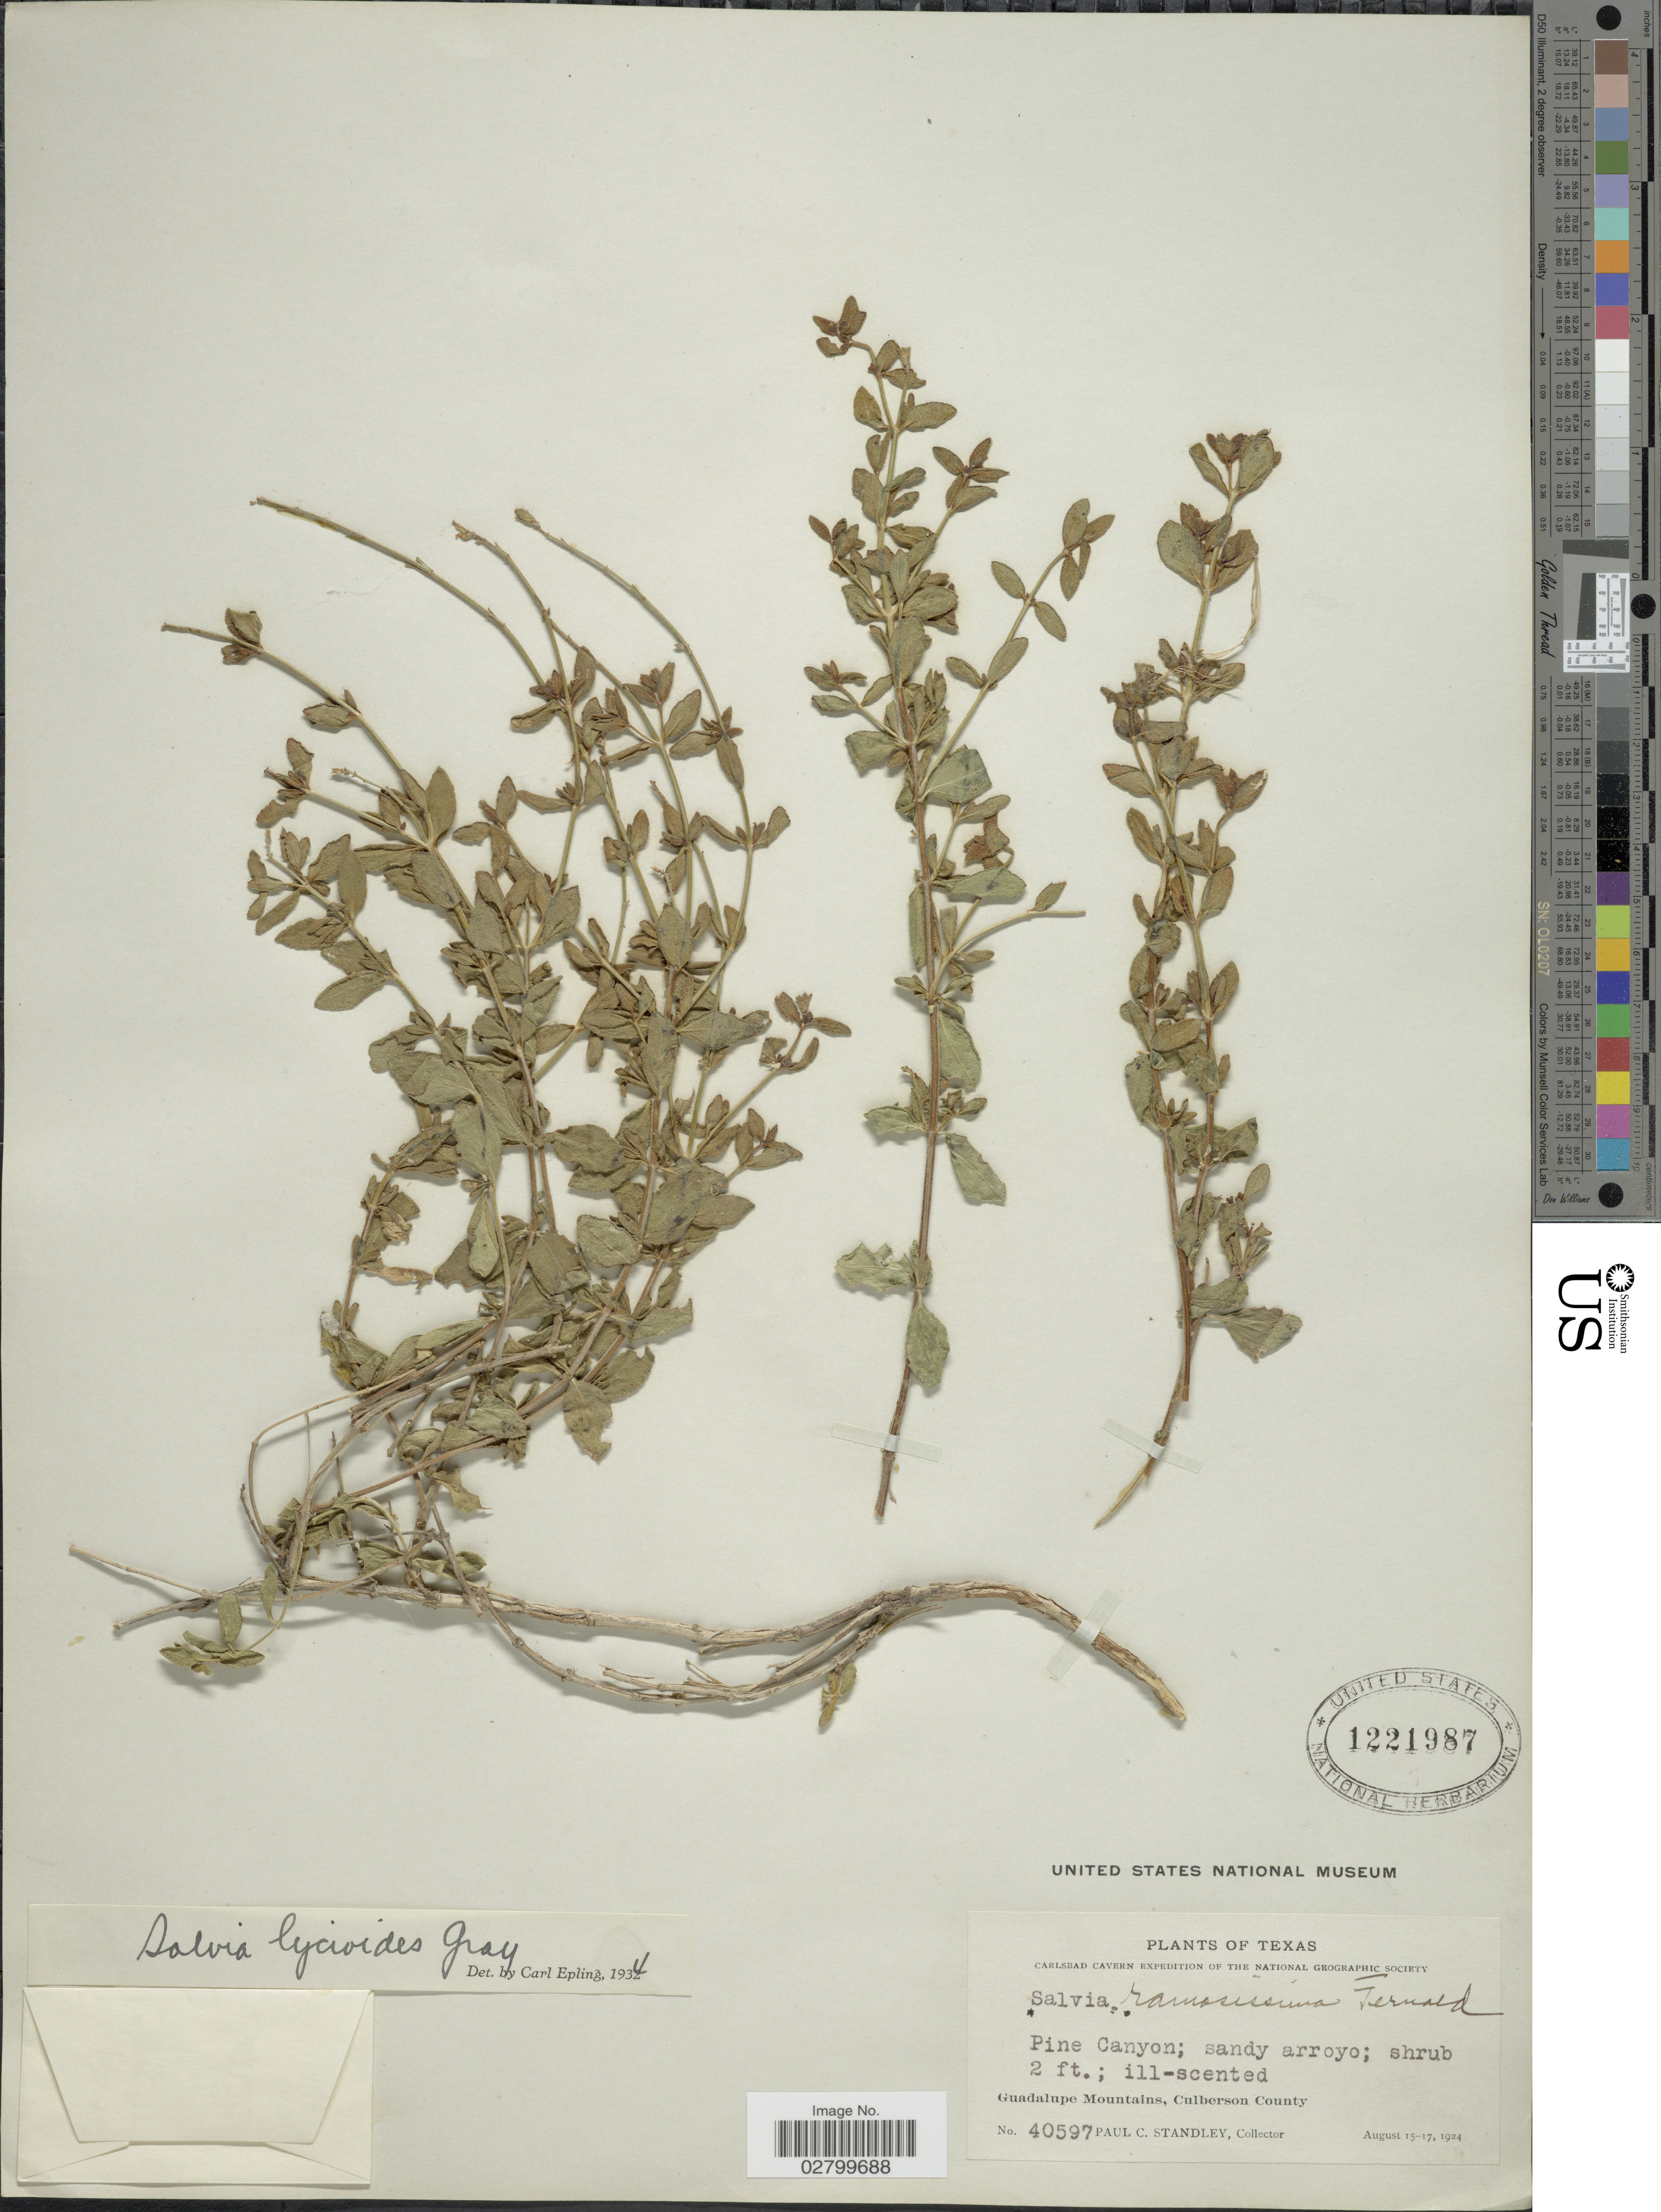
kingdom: Plantae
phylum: Tracheophyta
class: Magnoliopsida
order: Lamiales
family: Lamiaceae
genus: Salvia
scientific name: Salvia lycioides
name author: A. Gray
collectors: P. C. Standley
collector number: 40597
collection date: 1924-08-15/1924-08-17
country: United States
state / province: Texas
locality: Pine Canyon; sandy arroyo. Guadalupe Mountains, Culberson County.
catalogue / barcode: US 1221987